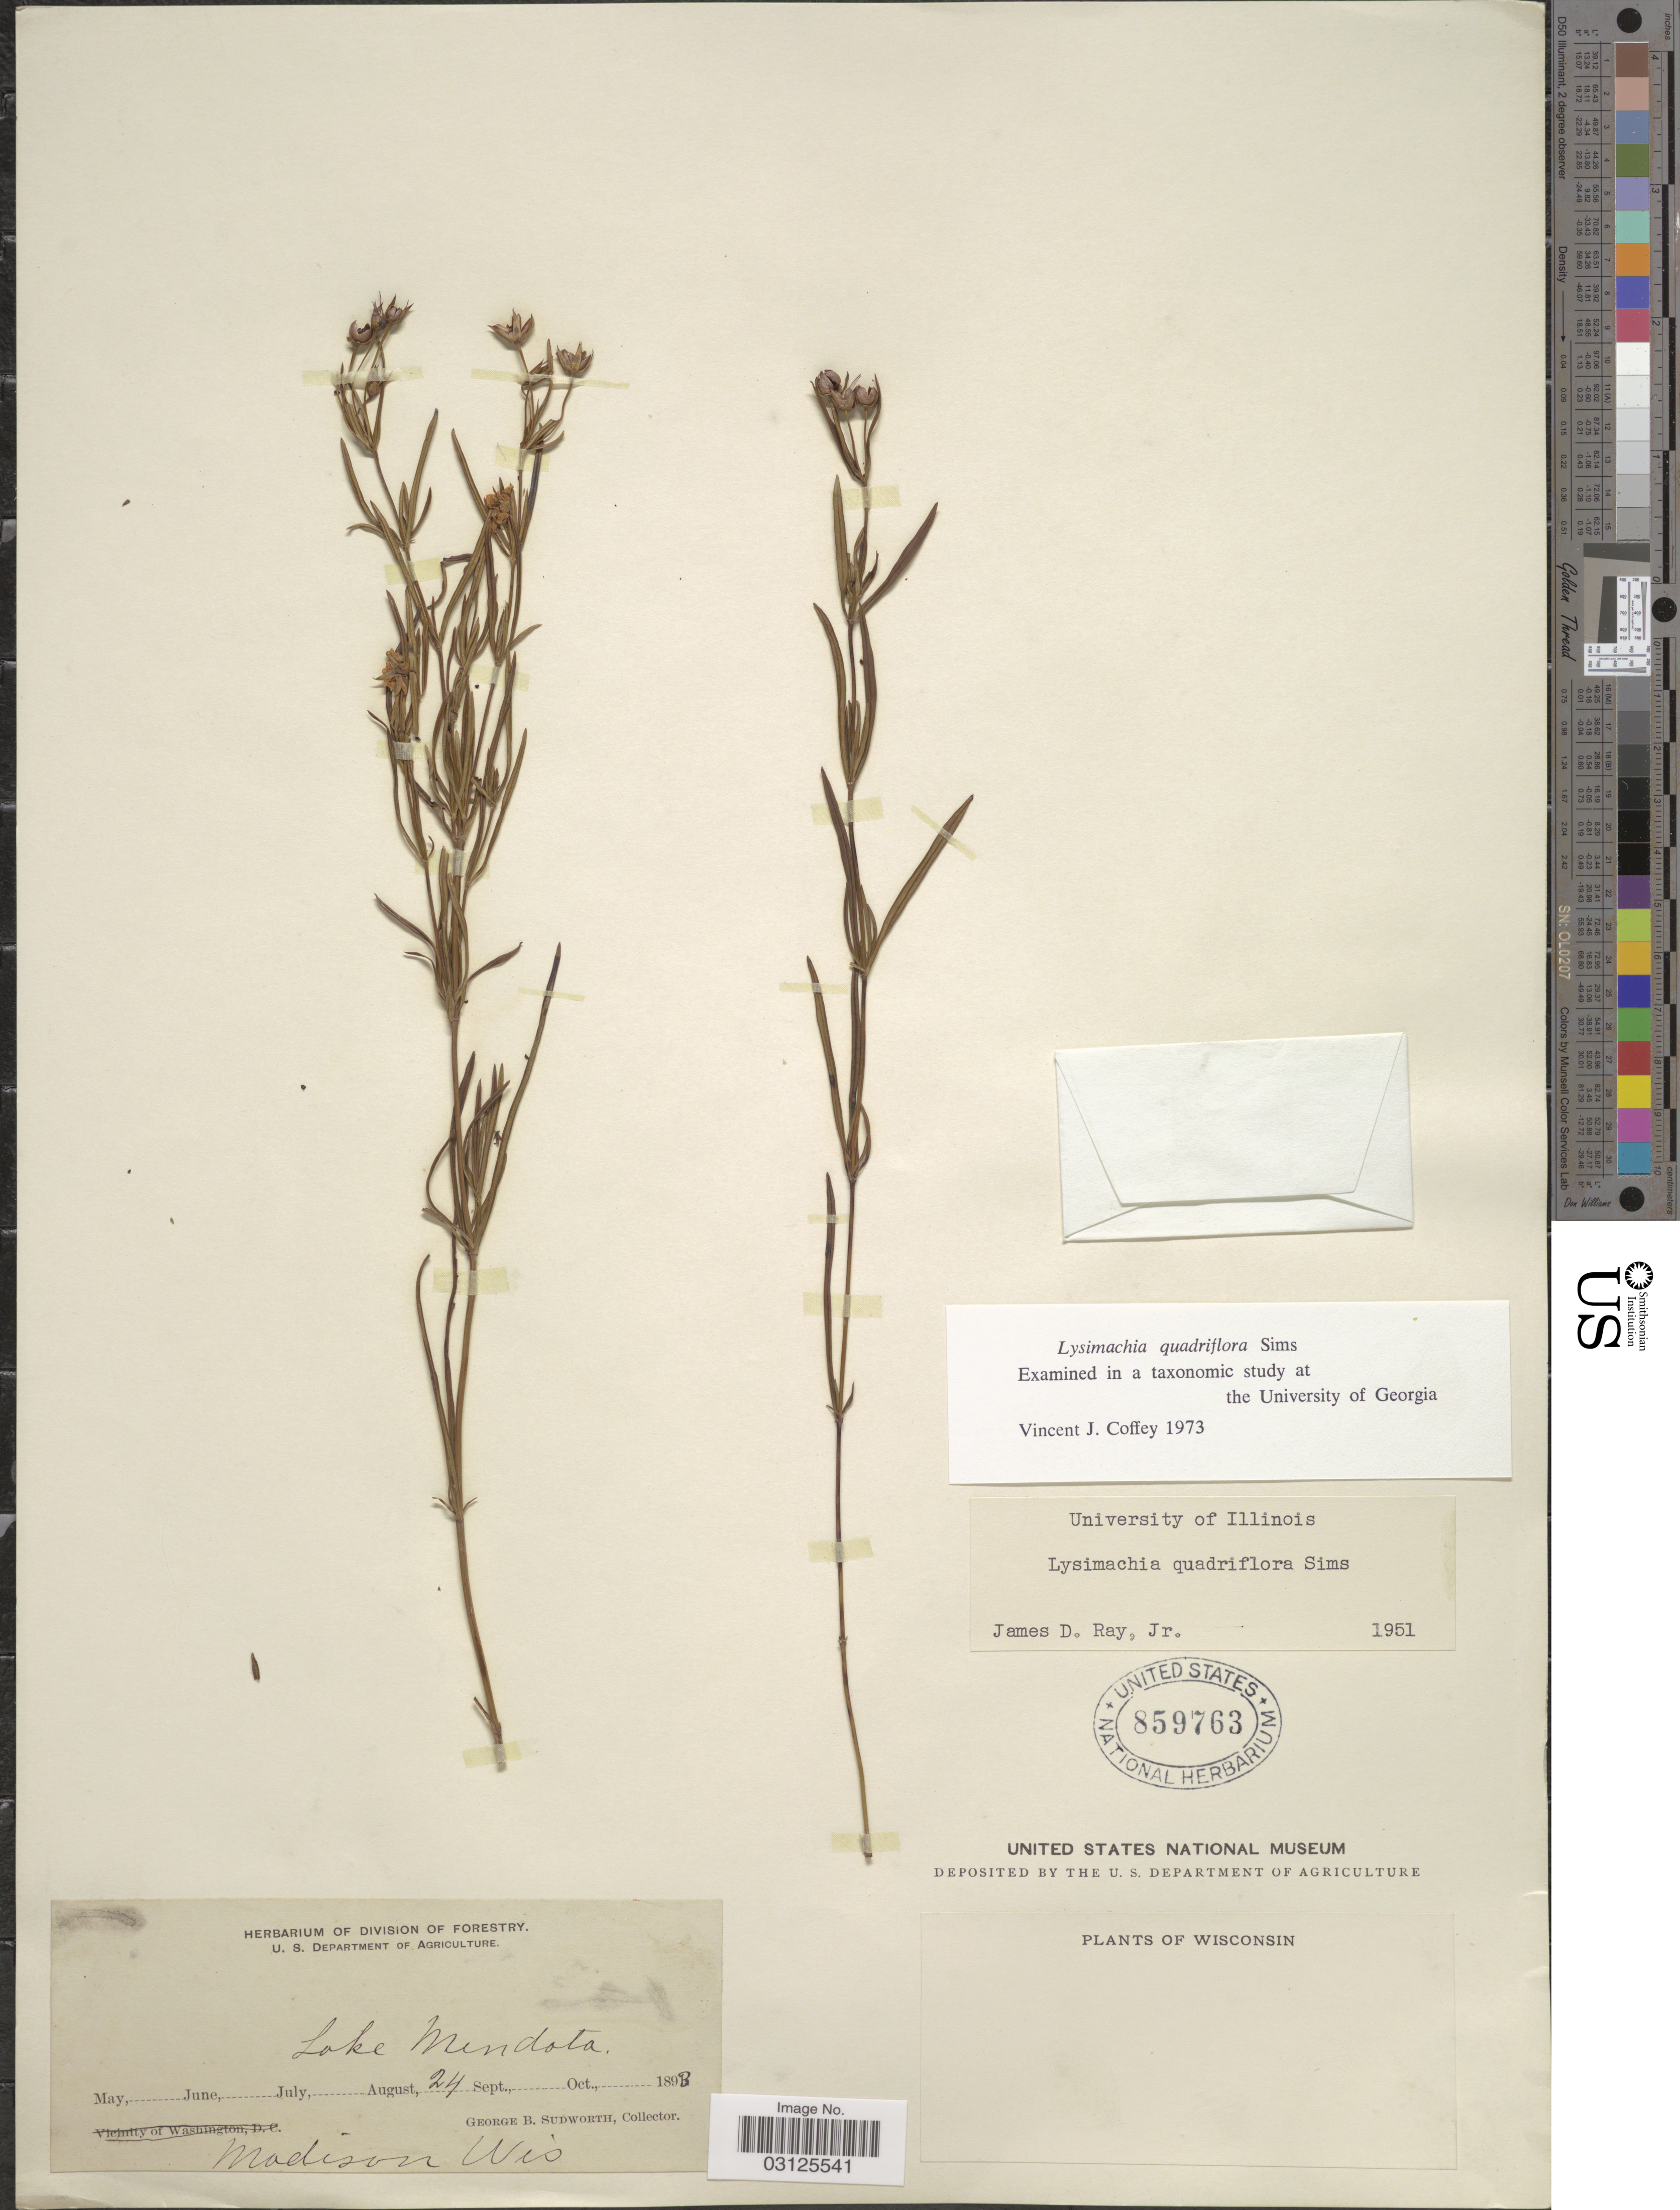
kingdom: Plantae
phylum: Tracheophyta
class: Magnoliopsida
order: Ericales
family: Primulaceae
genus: Lysimachia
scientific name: Lysimachia quadriflora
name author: Sims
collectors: G. B. Sudworth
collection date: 1893-08-24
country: United States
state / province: Wisconsin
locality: Madison, Lake Mendota.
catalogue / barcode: US 859763